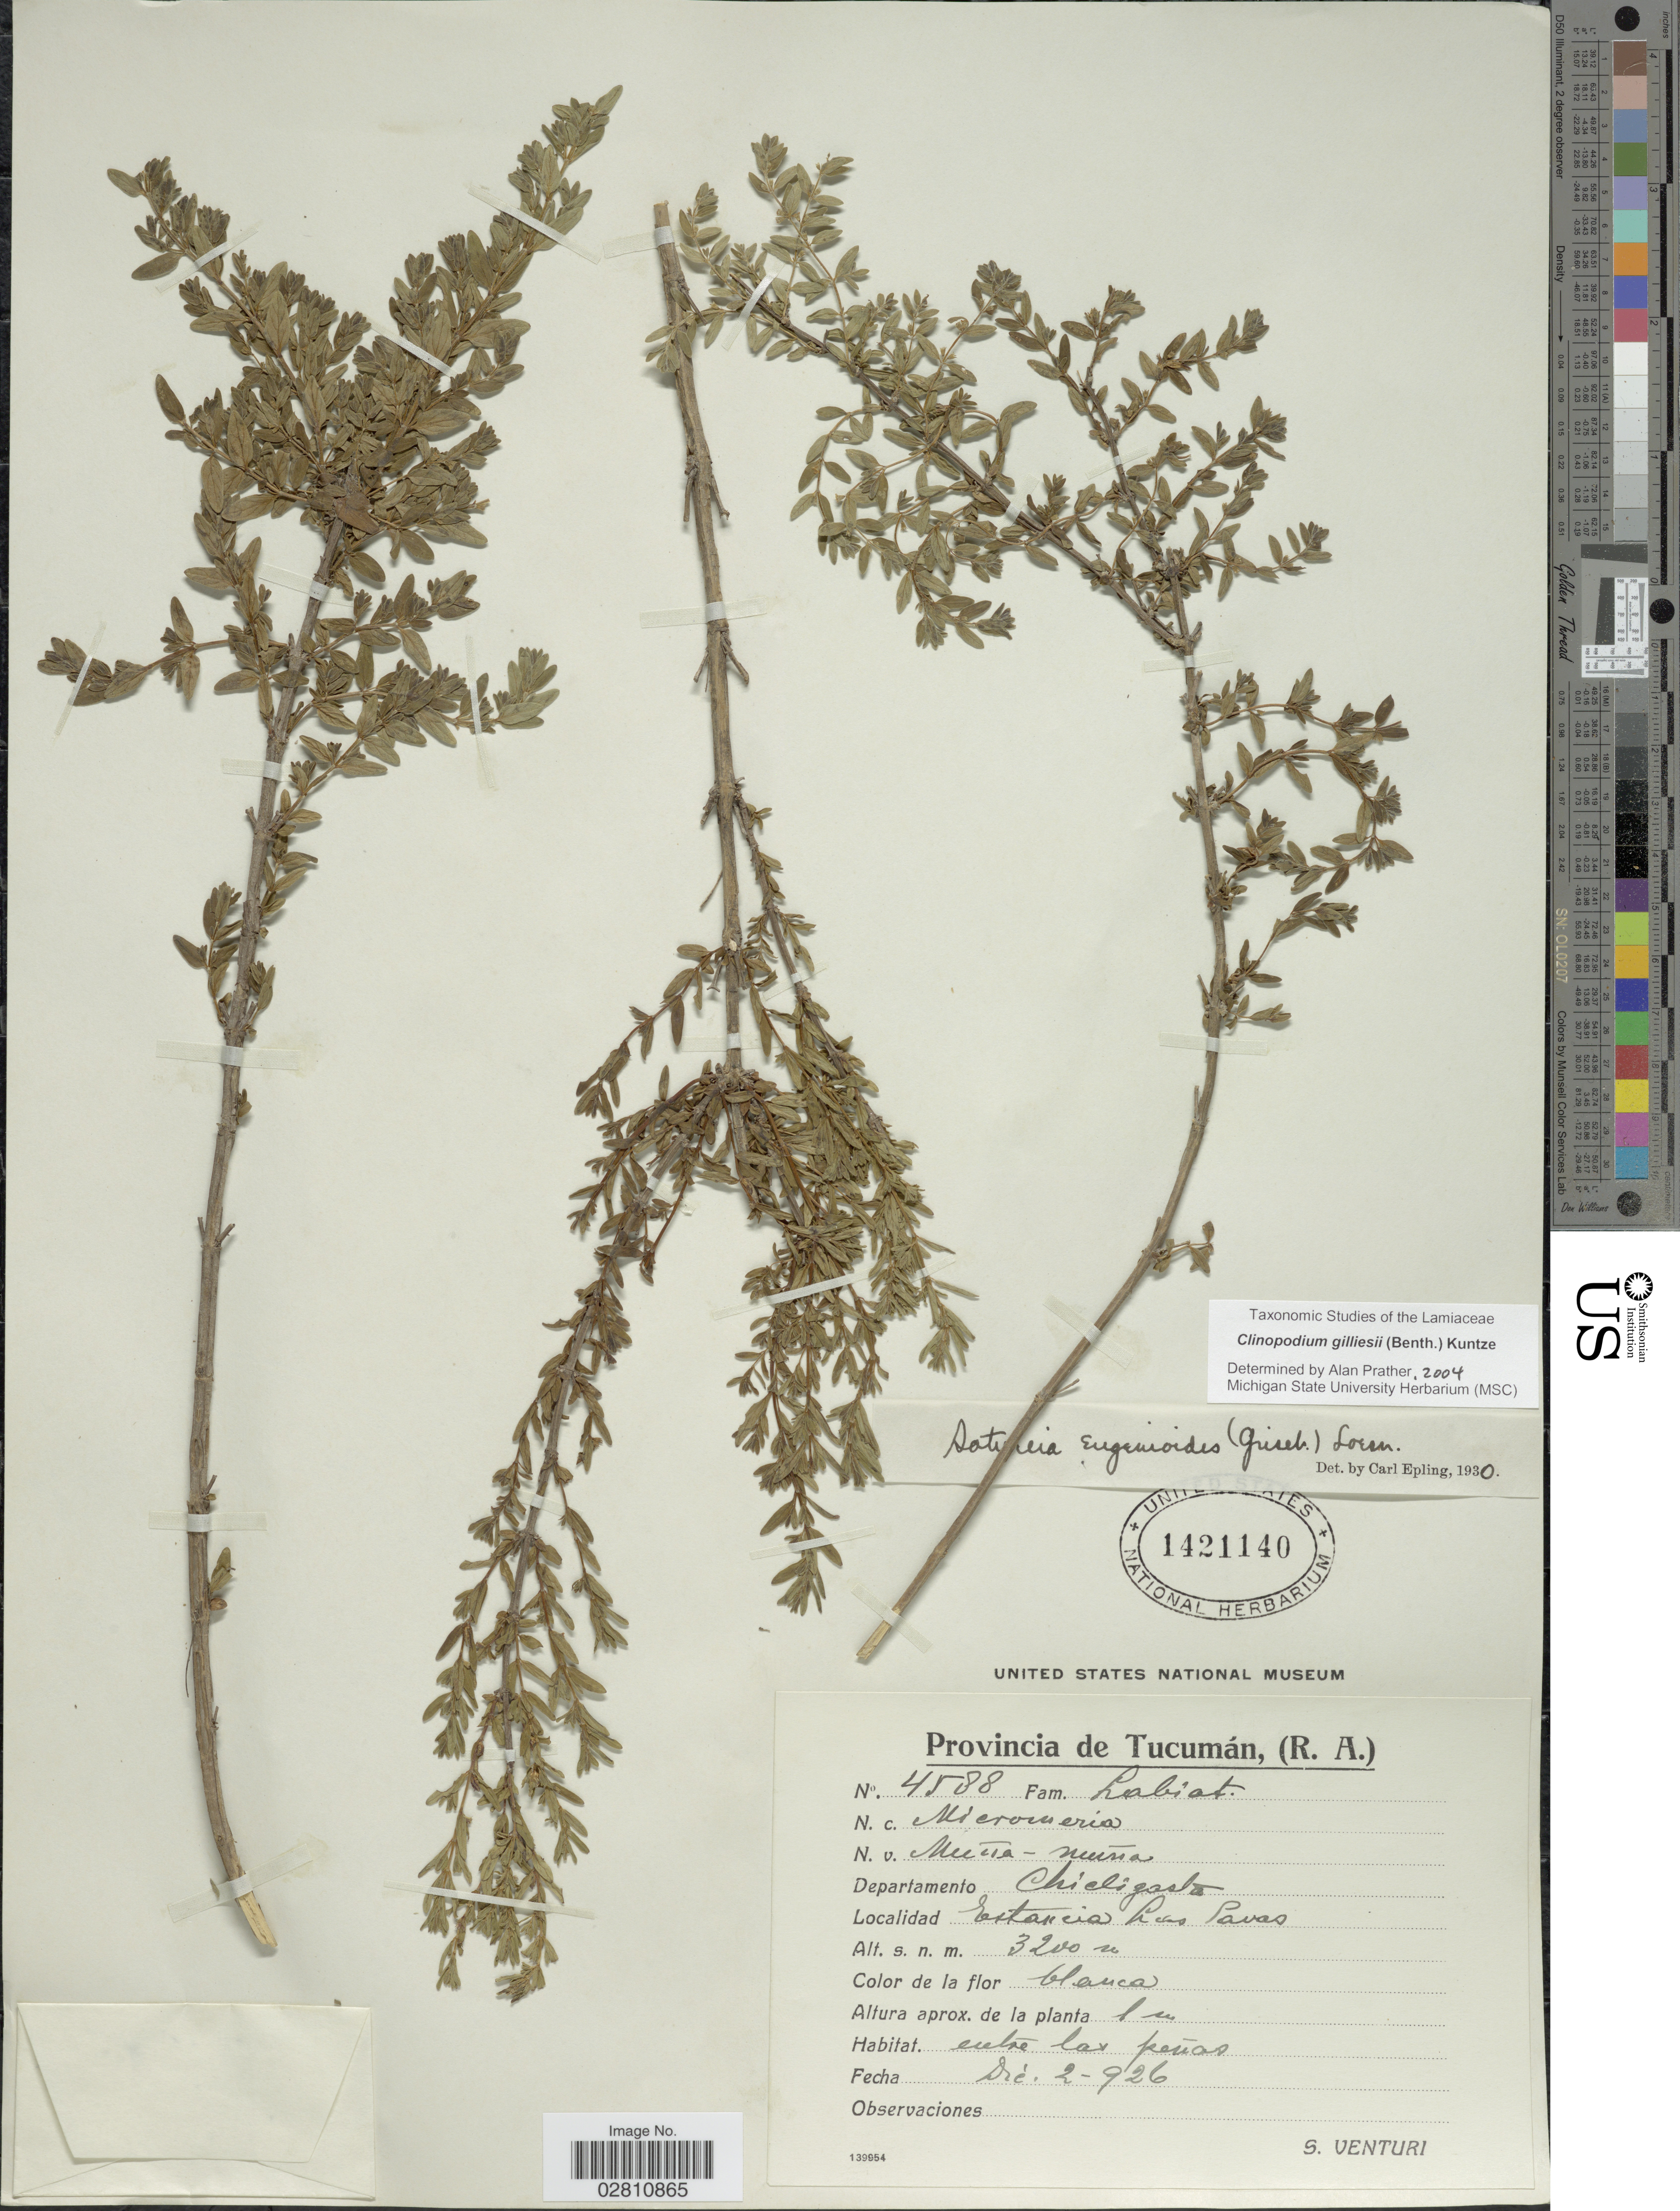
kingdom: Plantae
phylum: Tracheophyta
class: Magnoliopsida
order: Lamiales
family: Lamiaceae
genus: Clinopodium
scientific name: Clinopodium gilliesii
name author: (Benth.) Kuntze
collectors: S. Venturi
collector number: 4588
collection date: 1926-12-02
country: Argentina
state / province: Tucuman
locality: Departamento Chiligasta, Estancia Las Pavas.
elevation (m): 3200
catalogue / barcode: US 1421140